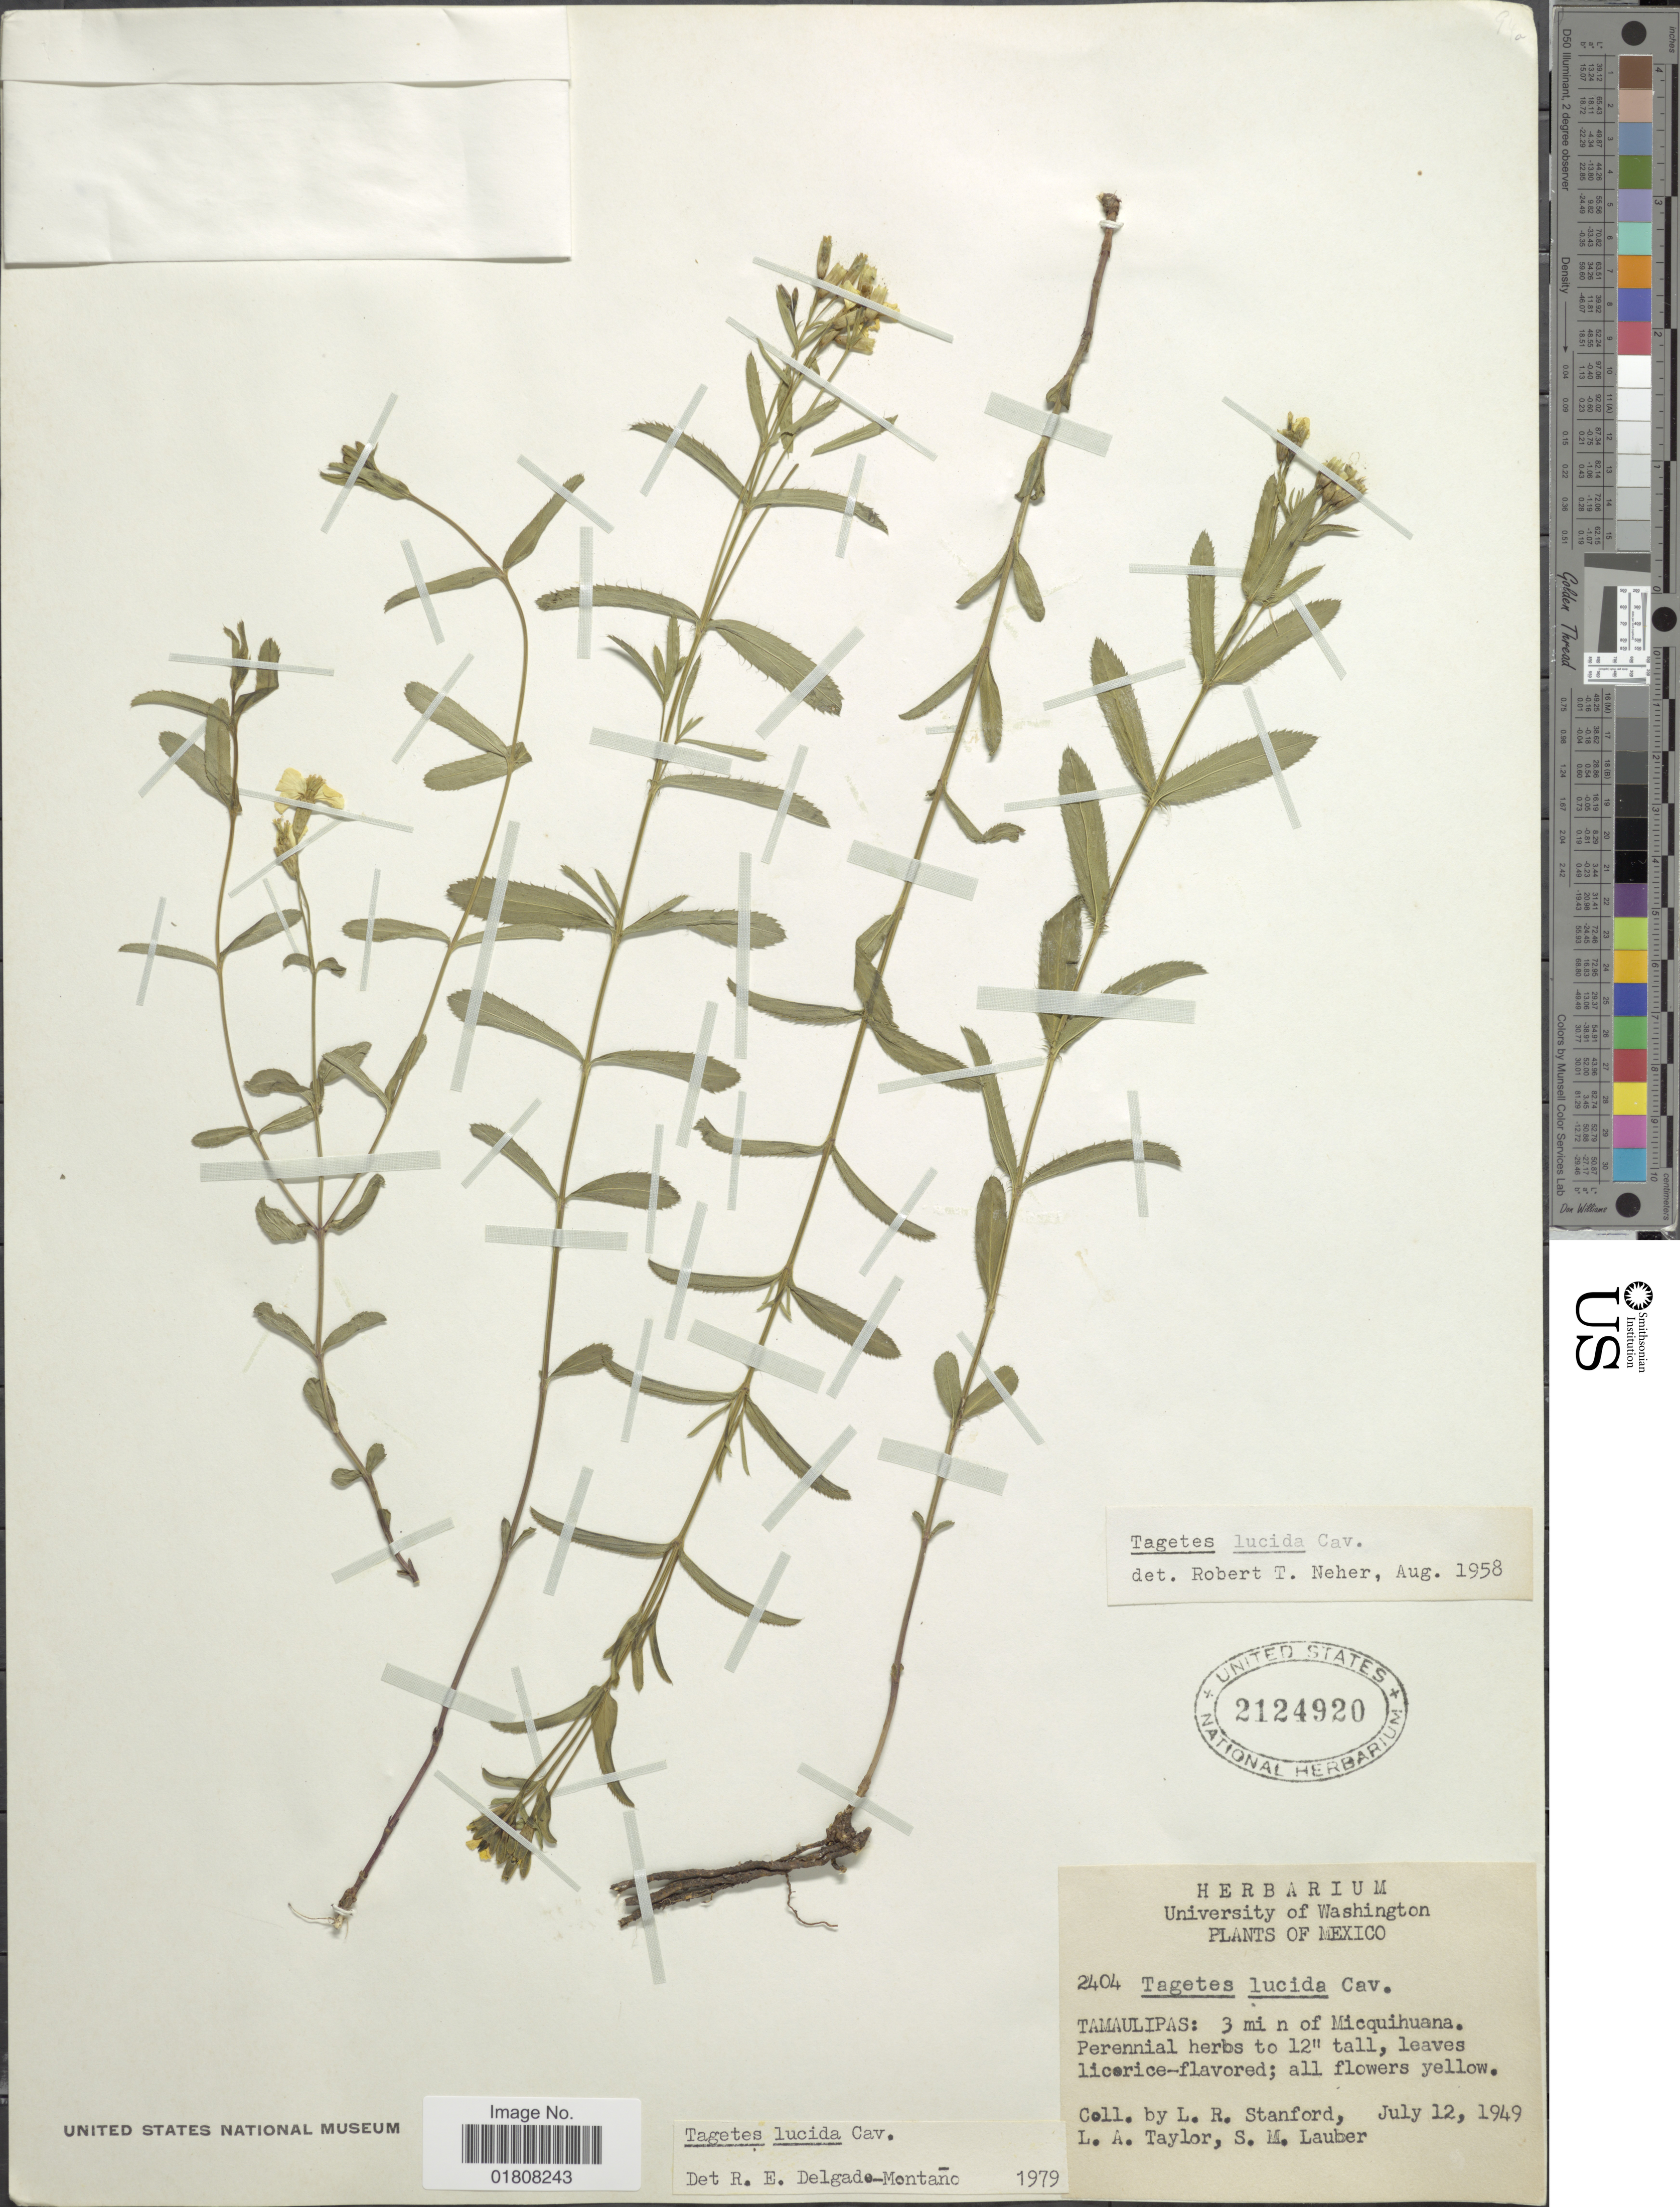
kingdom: Plantae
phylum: Tracheophyta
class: Magnoliopsida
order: Asterales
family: Asteraceae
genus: Tagetes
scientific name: Tagetes lucida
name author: Cav.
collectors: L. R. Stanford, L. A. Taylor & S. M. Lauber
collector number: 2404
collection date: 1949-07-12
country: Mexico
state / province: Tamaulipas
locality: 3 mi n of Micquihuana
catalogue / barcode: US 2124920